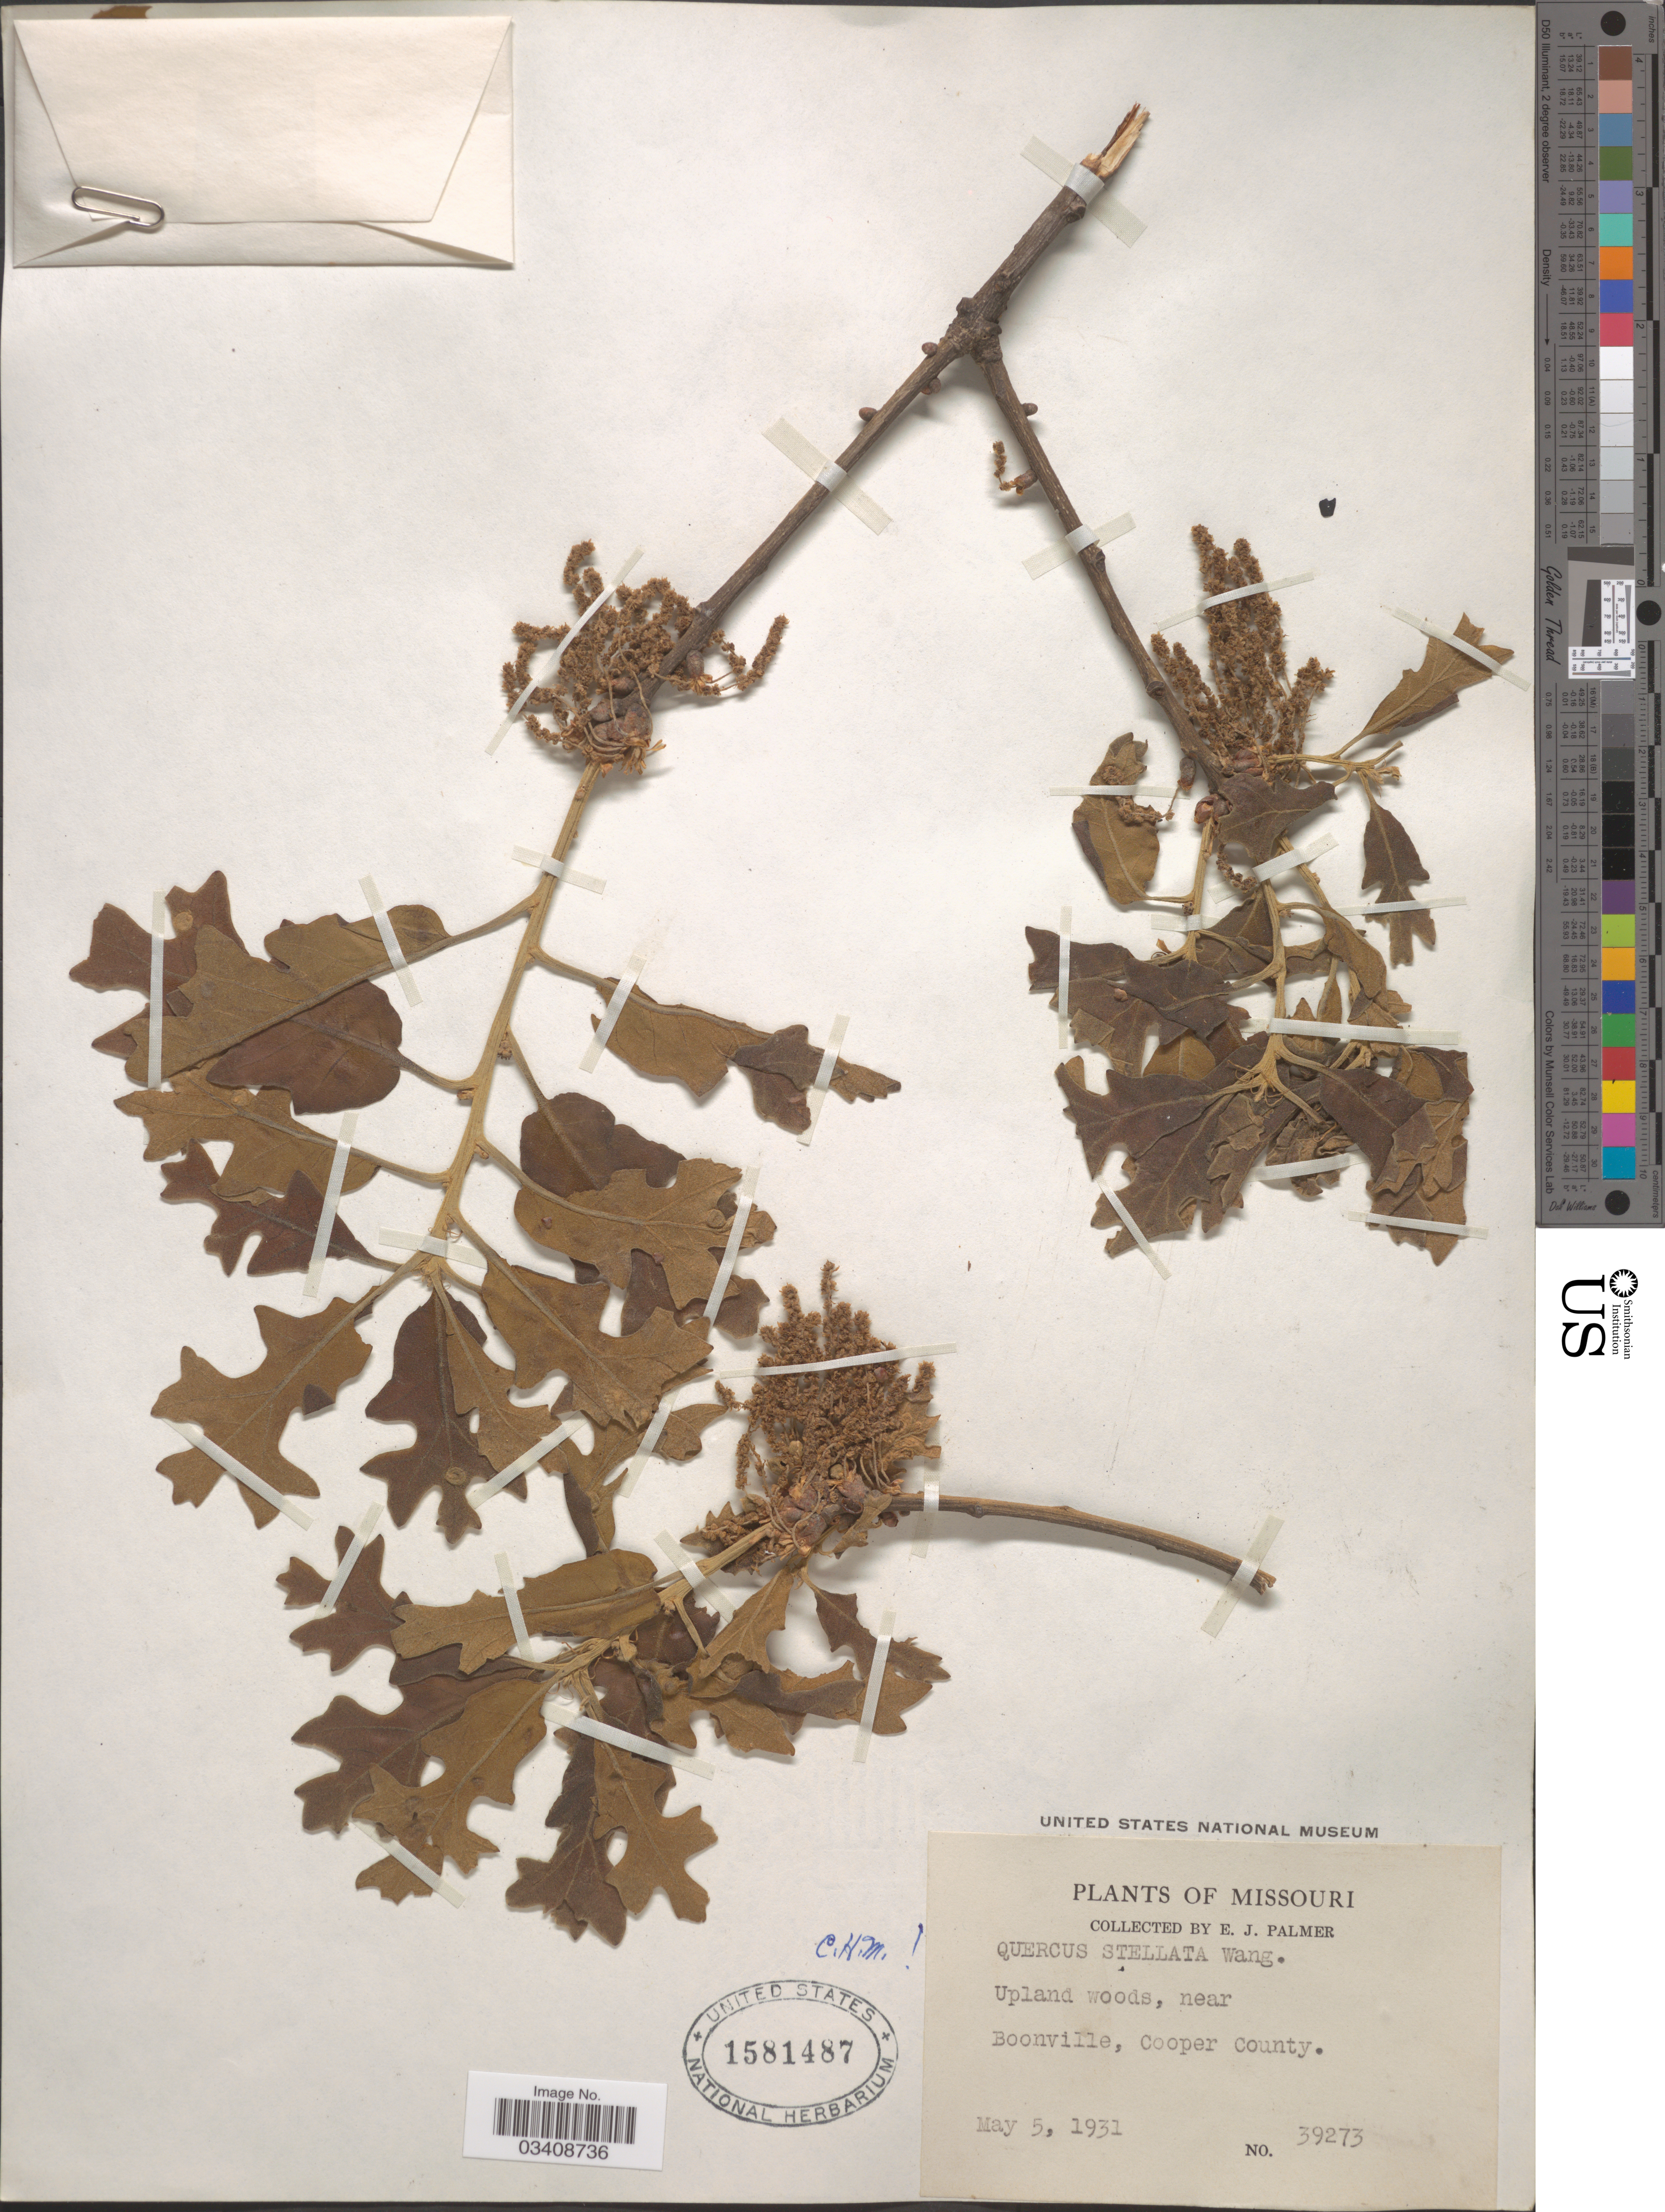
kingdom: Plantae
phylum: Tracheophyta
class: Magnoliopsida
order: Fagales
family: Fagaceae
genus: Quercus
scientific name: Quercus stellata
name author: Wangenh.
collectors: E. J. Palmer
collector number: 39273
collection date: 1931-05-05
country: United States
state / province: Missouri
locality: Near Boonville, Cooper County.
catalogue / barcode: US 1581487